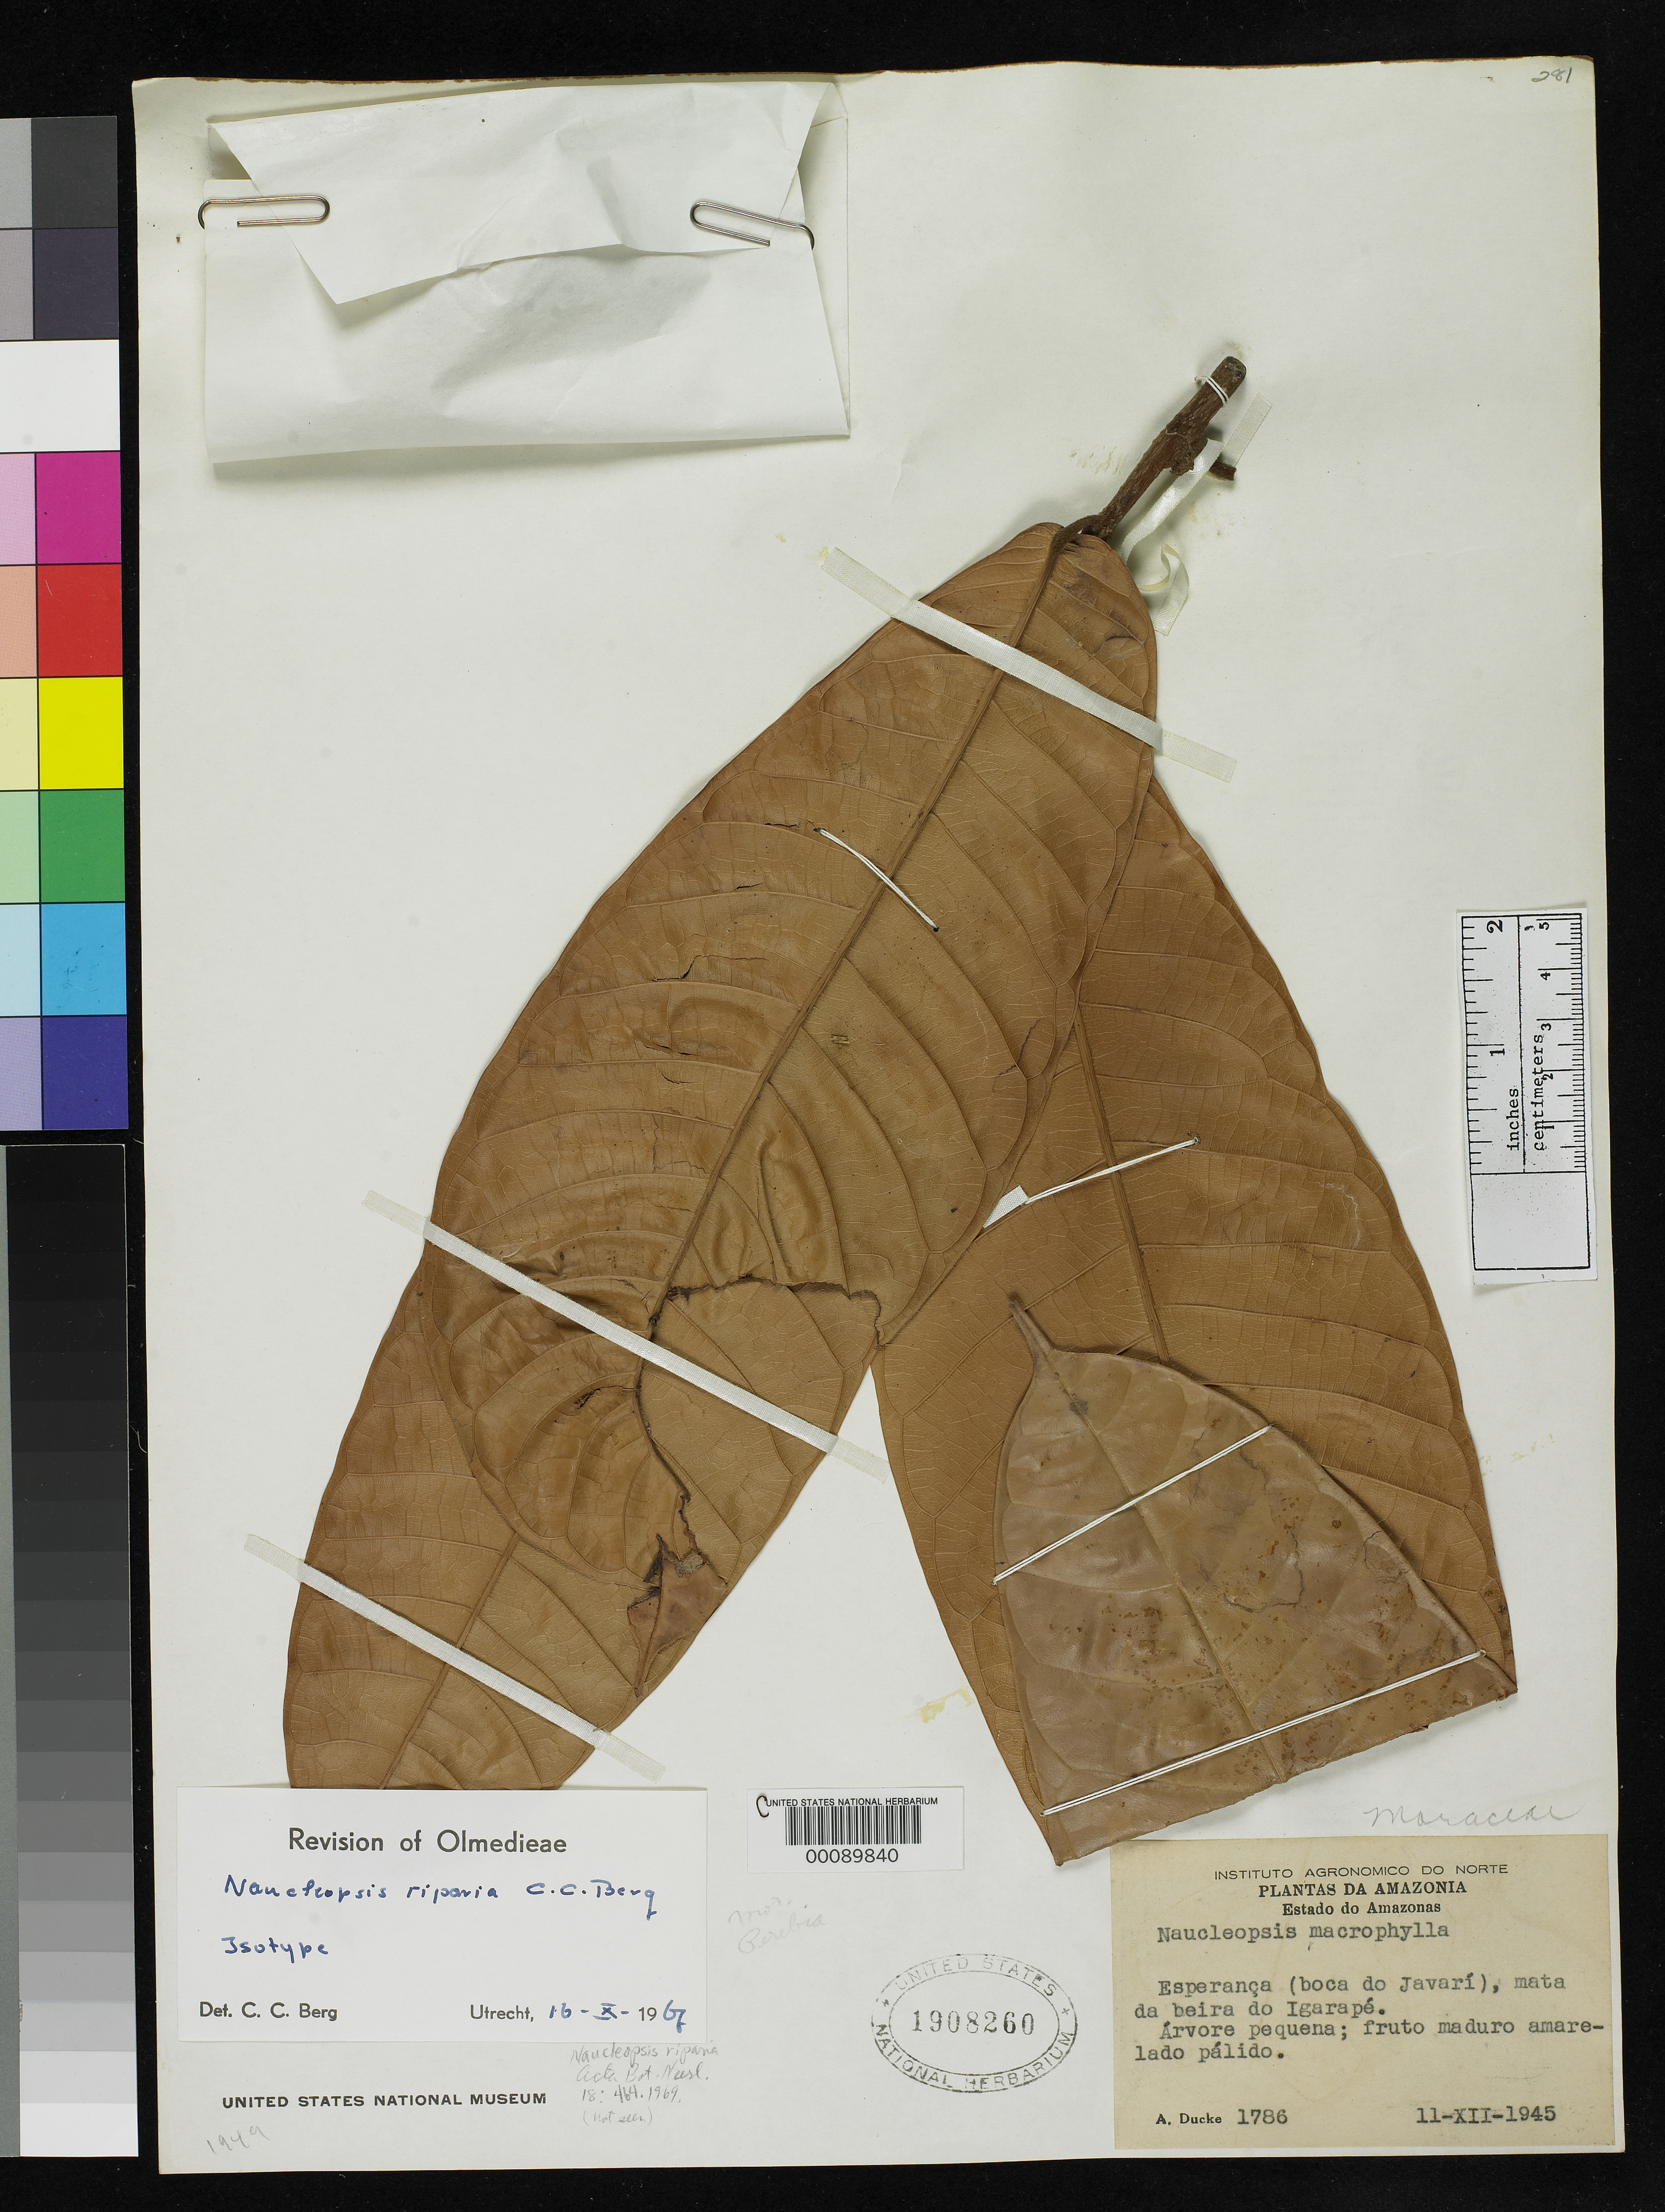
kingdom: Plantae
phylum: Tracheophyta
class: Magnoliopsida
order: Rosales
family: Moraceae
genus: Naucleopsis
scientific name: Naucleopsis riparia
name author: C.C. Berg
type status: Isotype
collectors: A. Ducke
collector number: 1786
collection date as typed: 11 Dec 1945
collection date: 1945-12-11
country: Brazil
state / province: Amazonas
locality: Esperanca, Boca do Javari.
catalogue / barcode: US 1908260